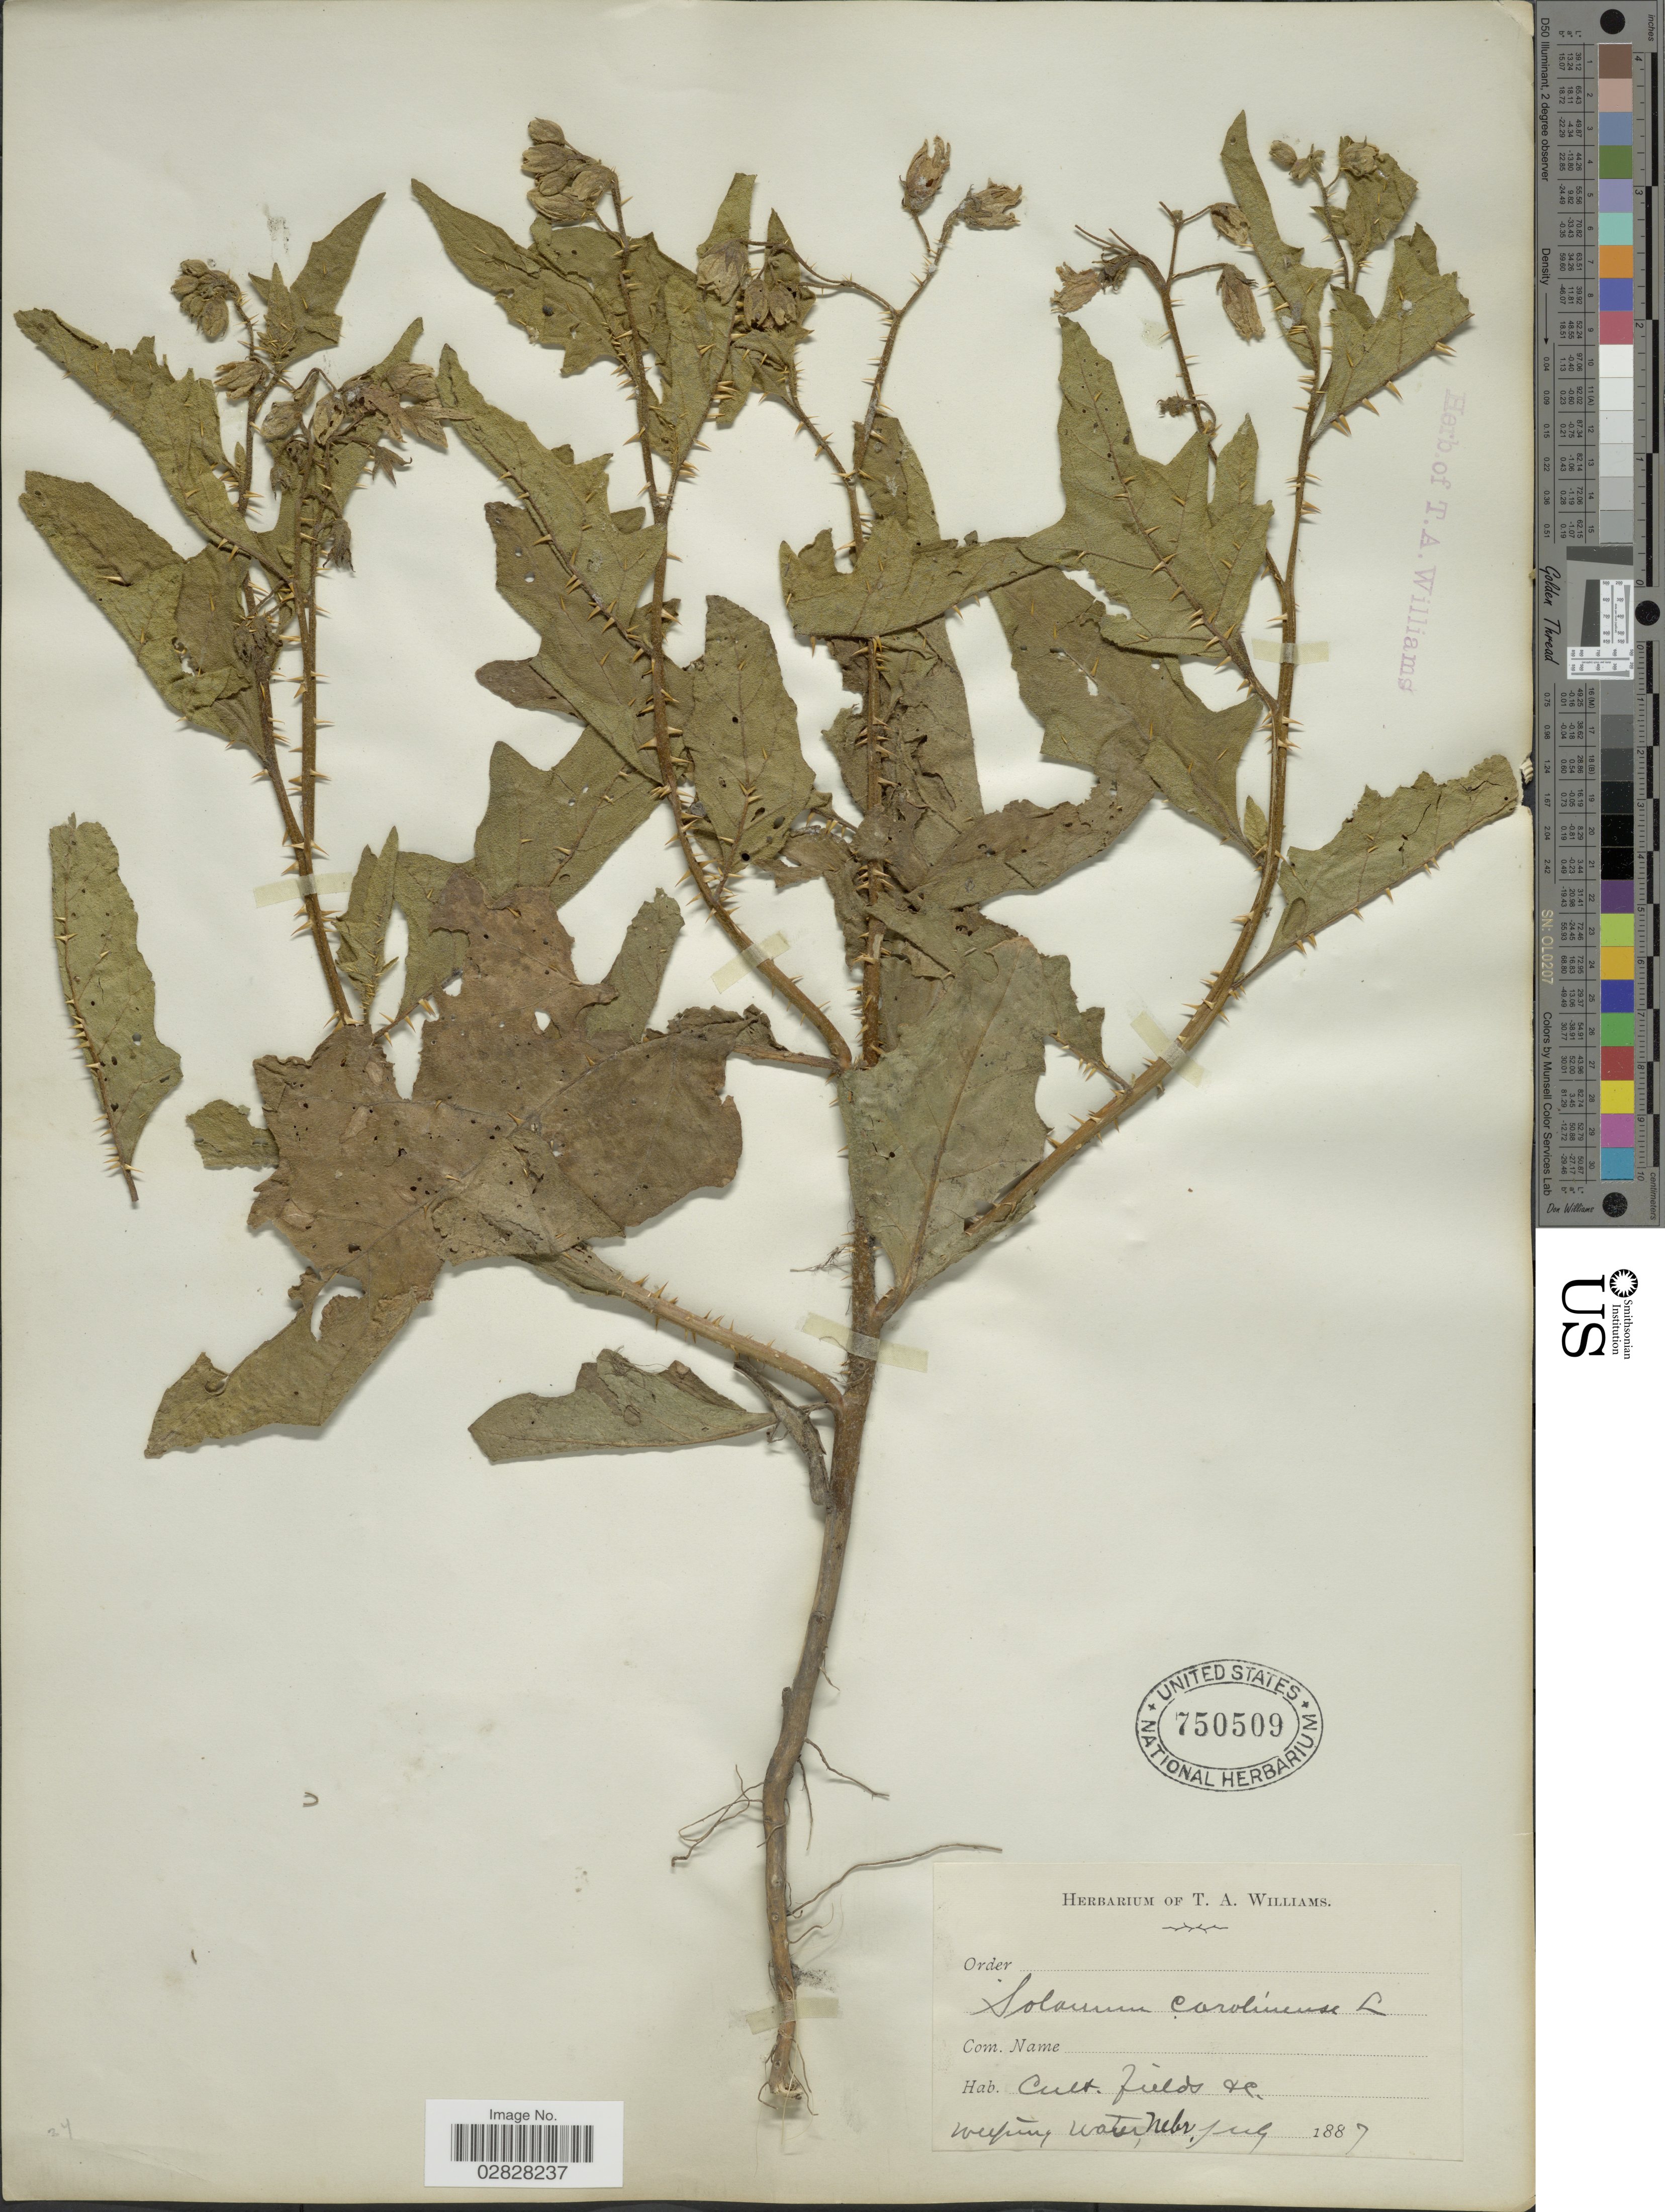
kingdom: Plantae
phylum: Tracheophyta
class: Magnoliopsida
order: Solanales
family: Solanaceae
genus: Solanum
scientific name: Solanum carolinense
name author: L.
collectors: T. A. Williams (herbarium)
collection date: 1887-07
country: United States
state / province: Nebraska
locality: Weeping Water.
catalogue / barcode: US 750509